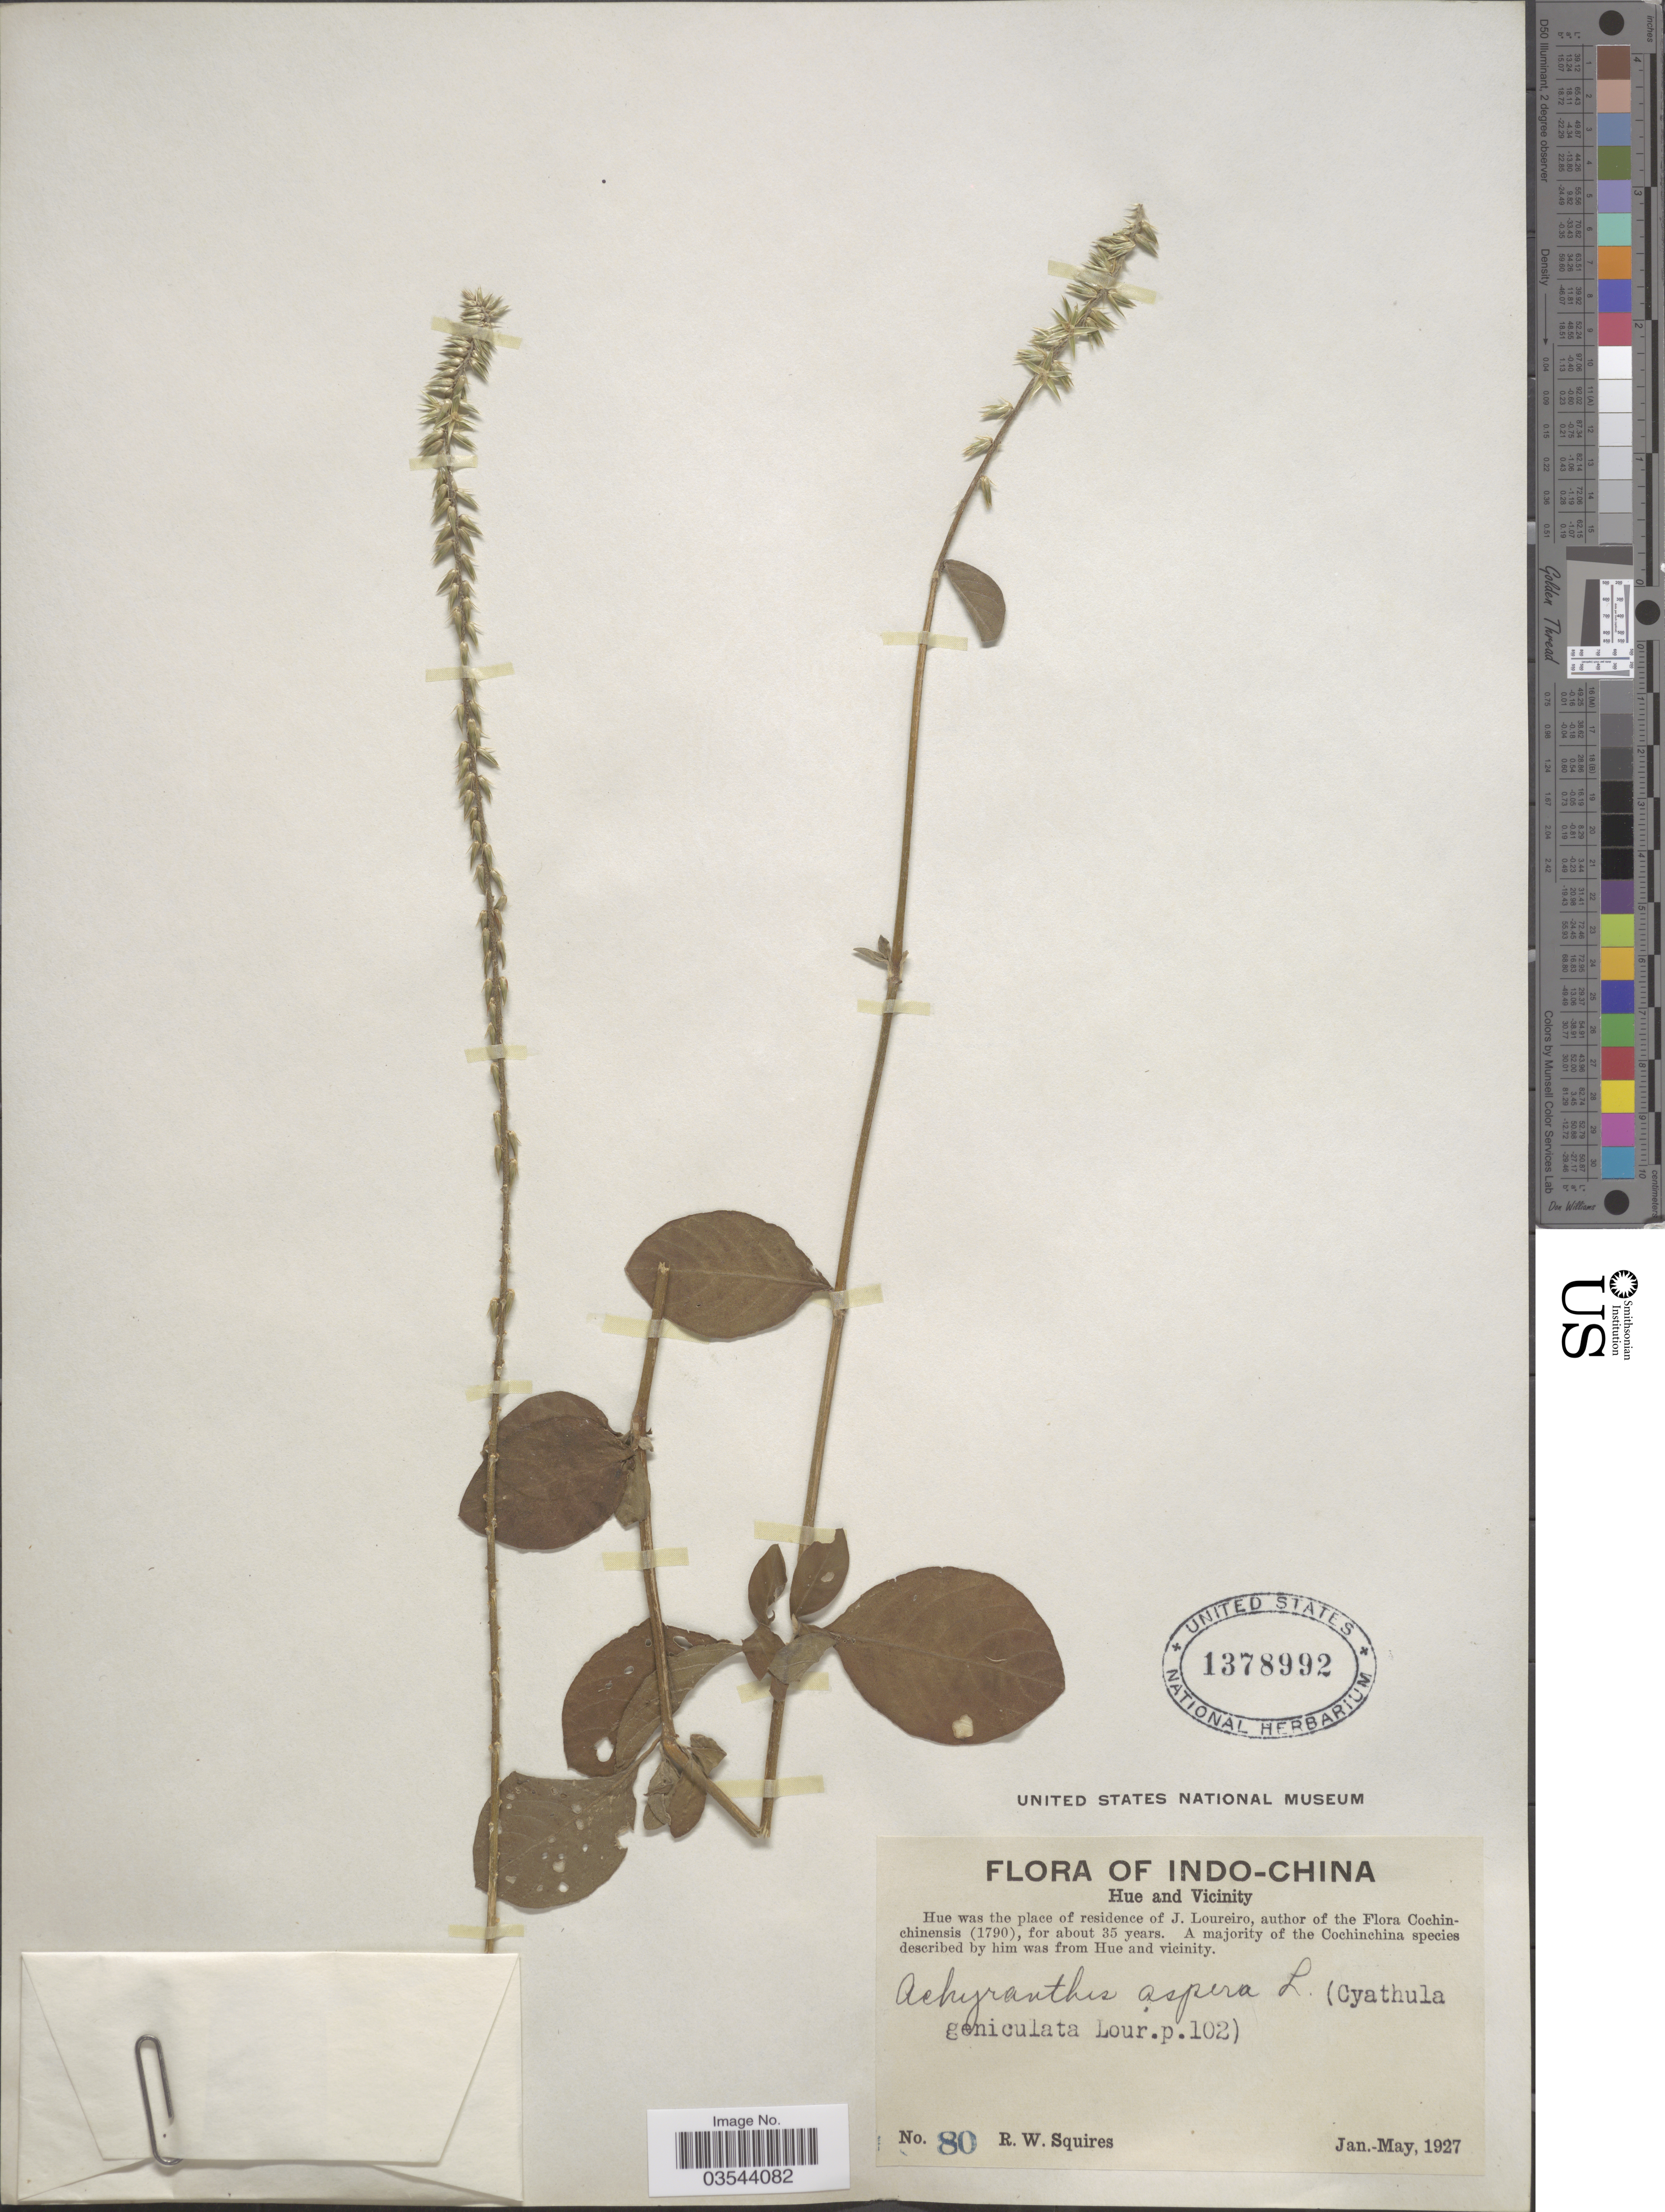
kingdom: Plantae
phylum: Tracheophyta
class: Magnoliopsida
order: Caryophyllales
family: Amaranthaceae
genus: Achyranthes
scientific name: Achyranthes aspera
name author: L.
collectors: R. Squires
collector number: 80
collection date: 1927-01/1927-05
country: Vietnam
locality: Indo-China. Hue and Vicinity.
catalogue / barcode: US 1378992